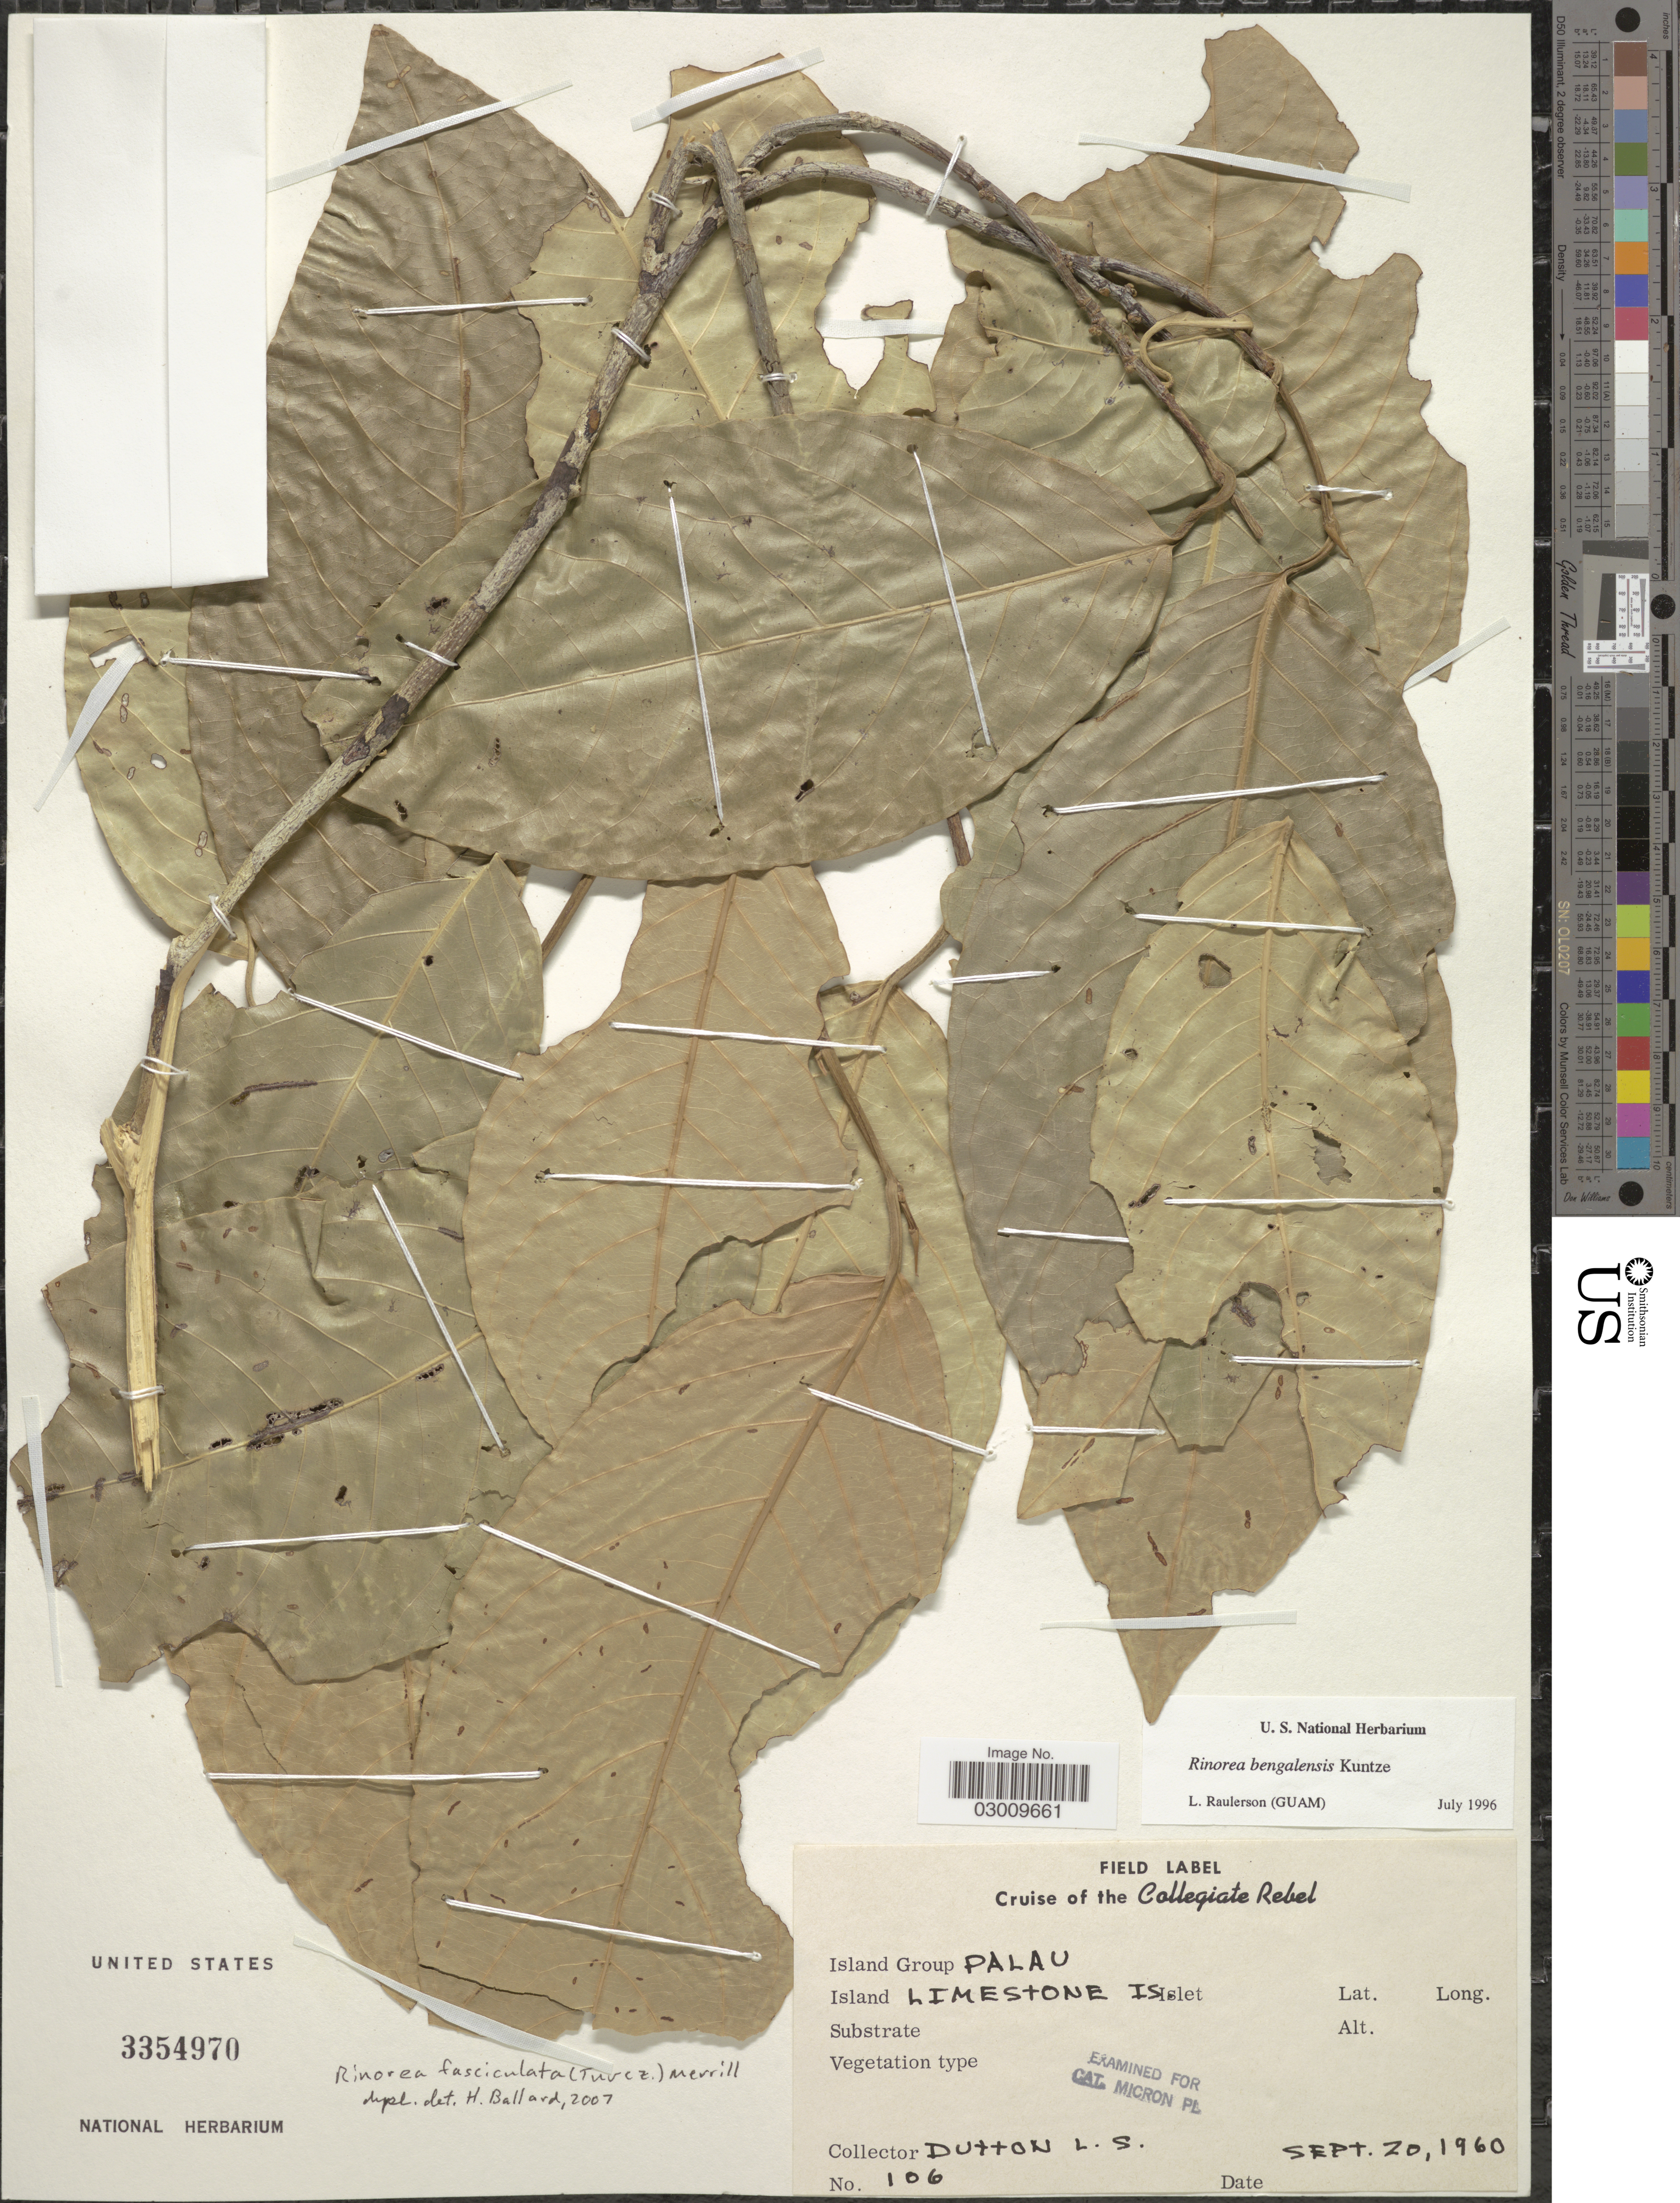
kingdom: Plantae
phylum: Tracheophyta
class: Magnoliopsida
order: Malpighiales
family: Violaceae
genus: Rinorea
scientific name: Rinorea bengalensis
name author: (Wall.) Kuntze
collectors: L. Dutton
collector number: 106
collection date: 1960-09-20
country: Palau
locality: Island Group Palau. Island Limestone Is.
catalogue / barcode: US 3354970